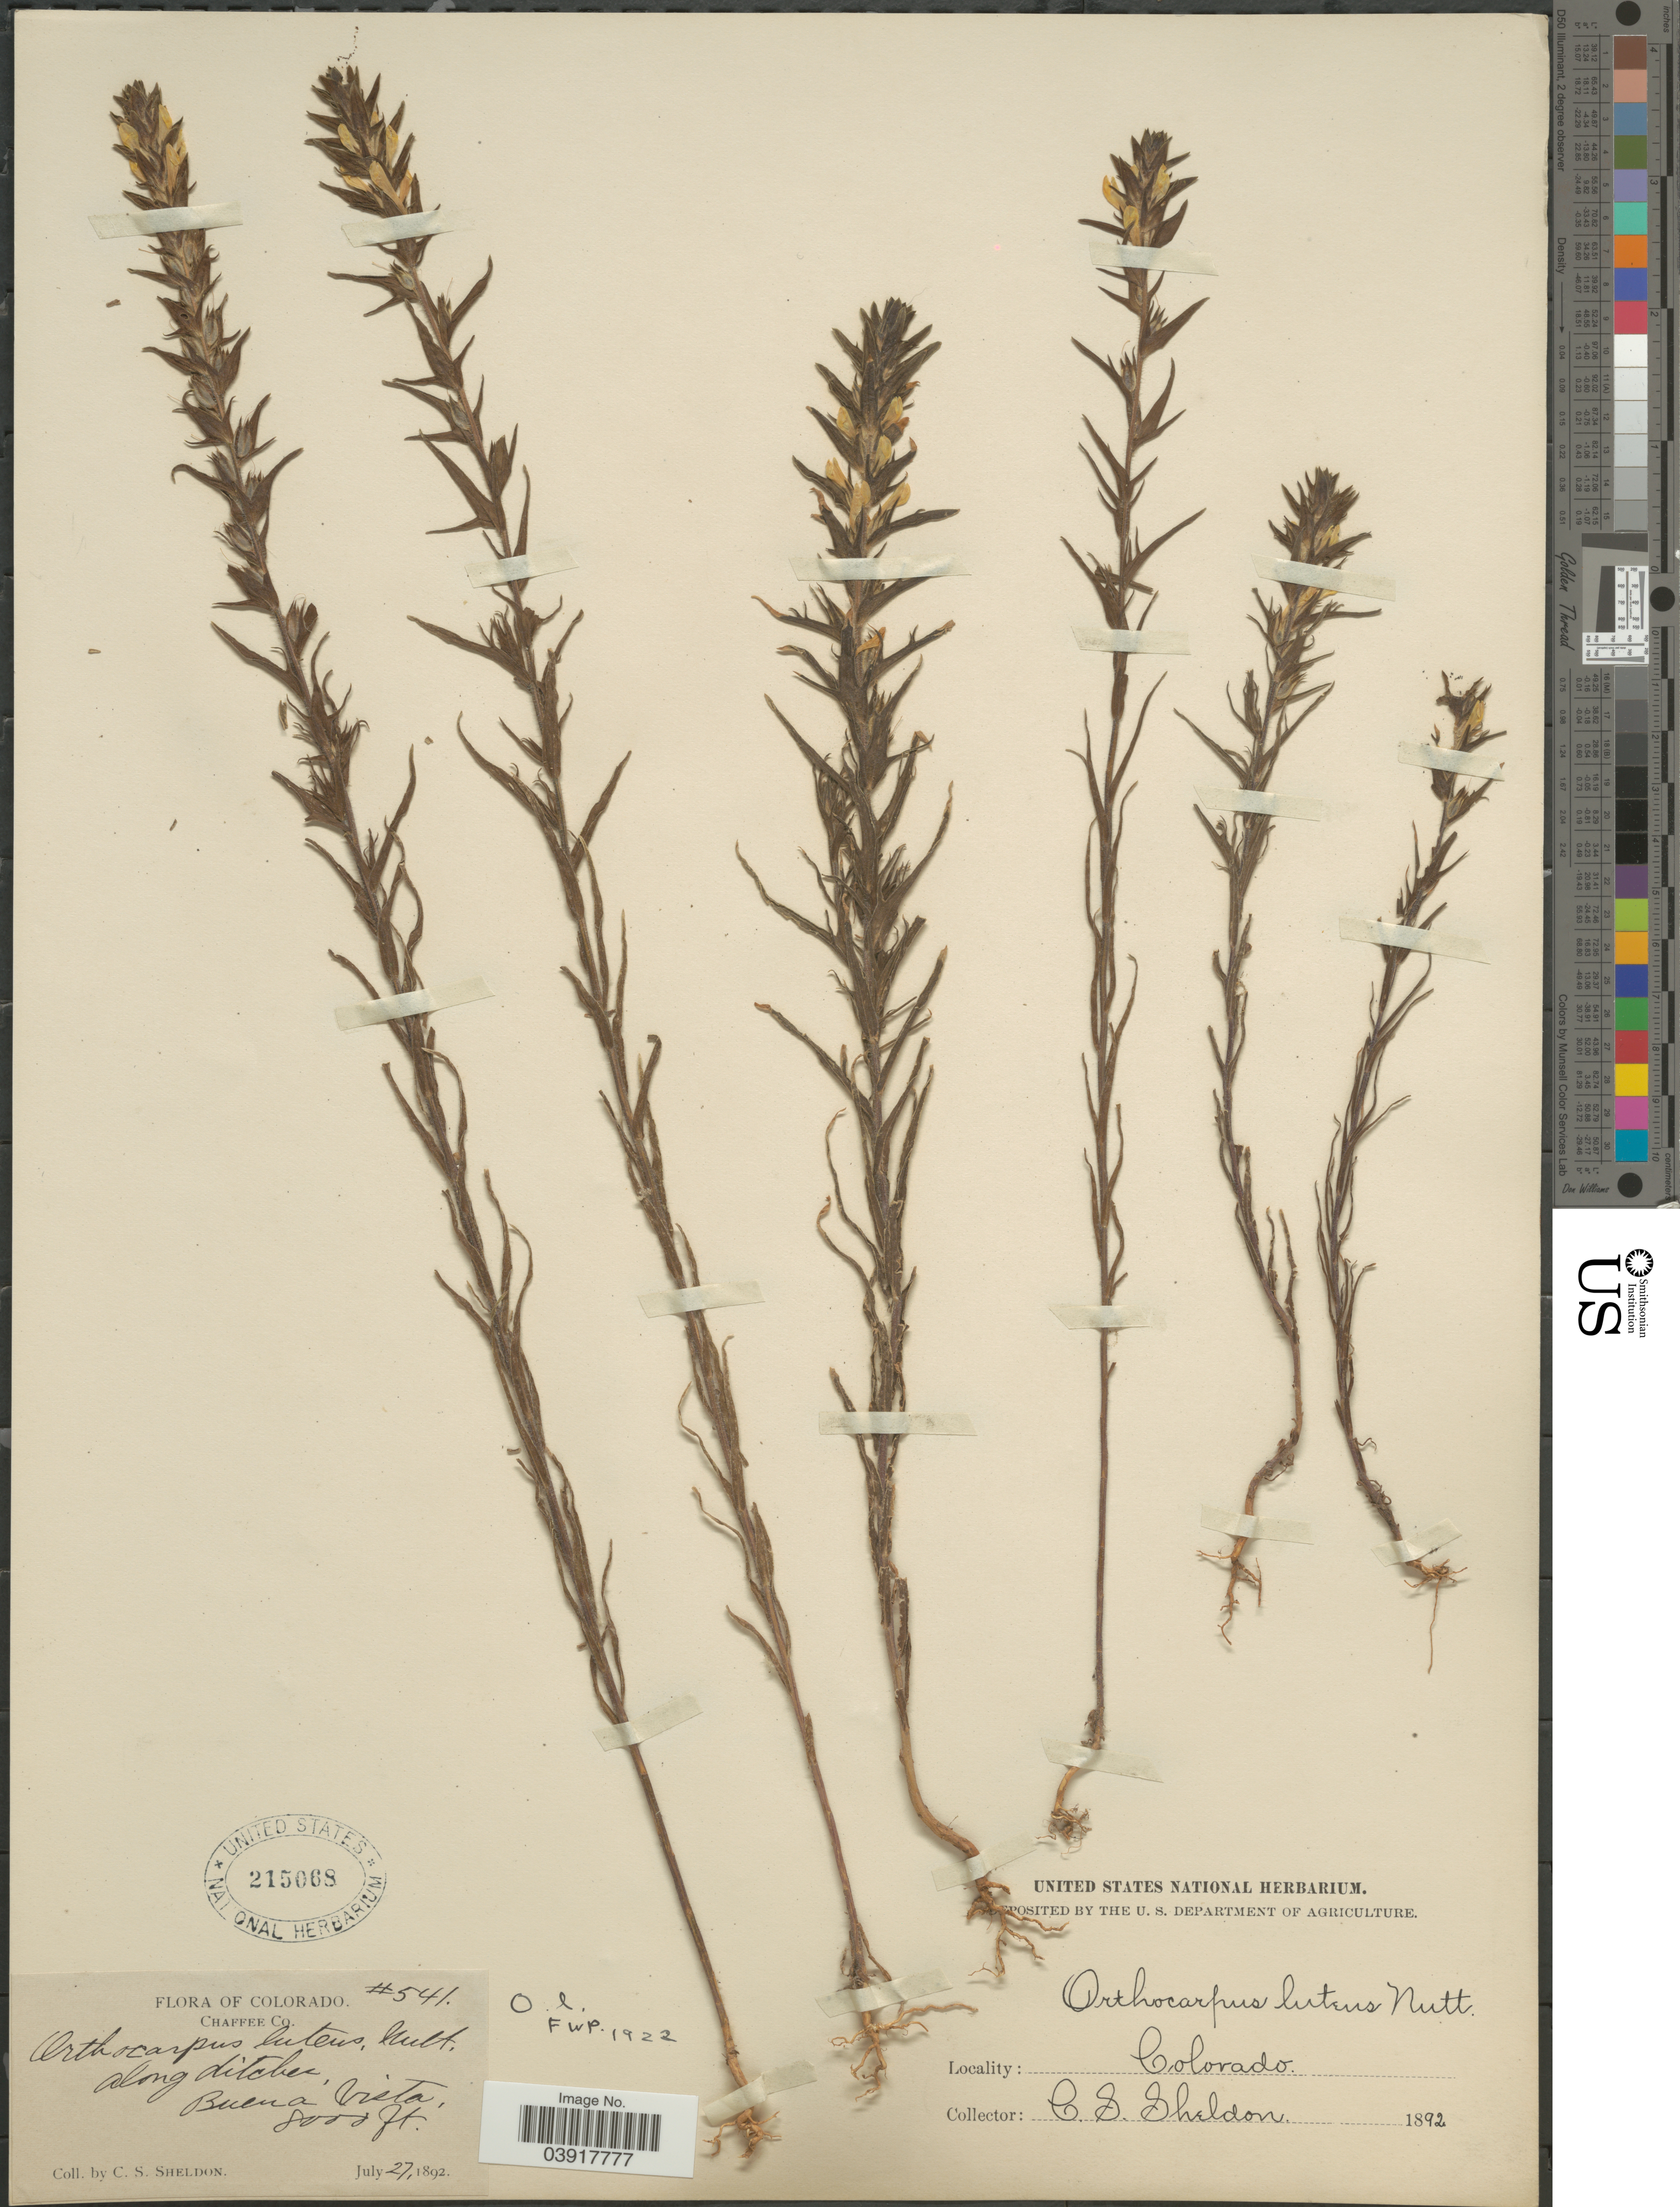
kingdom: Plantae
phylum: Tracheophyta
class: Magnoliopsida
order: Lamiales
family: Orobanchaceae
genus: Orthocarpus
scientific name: Orthocarpus luteus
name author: Nutt.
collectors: C. S. Sheldon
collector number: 541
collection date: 1892-07-27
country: United States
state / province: Colorado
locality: Chaffee Co. Along ditches, Buena Vista.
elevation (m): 2438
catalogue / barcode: US 215068